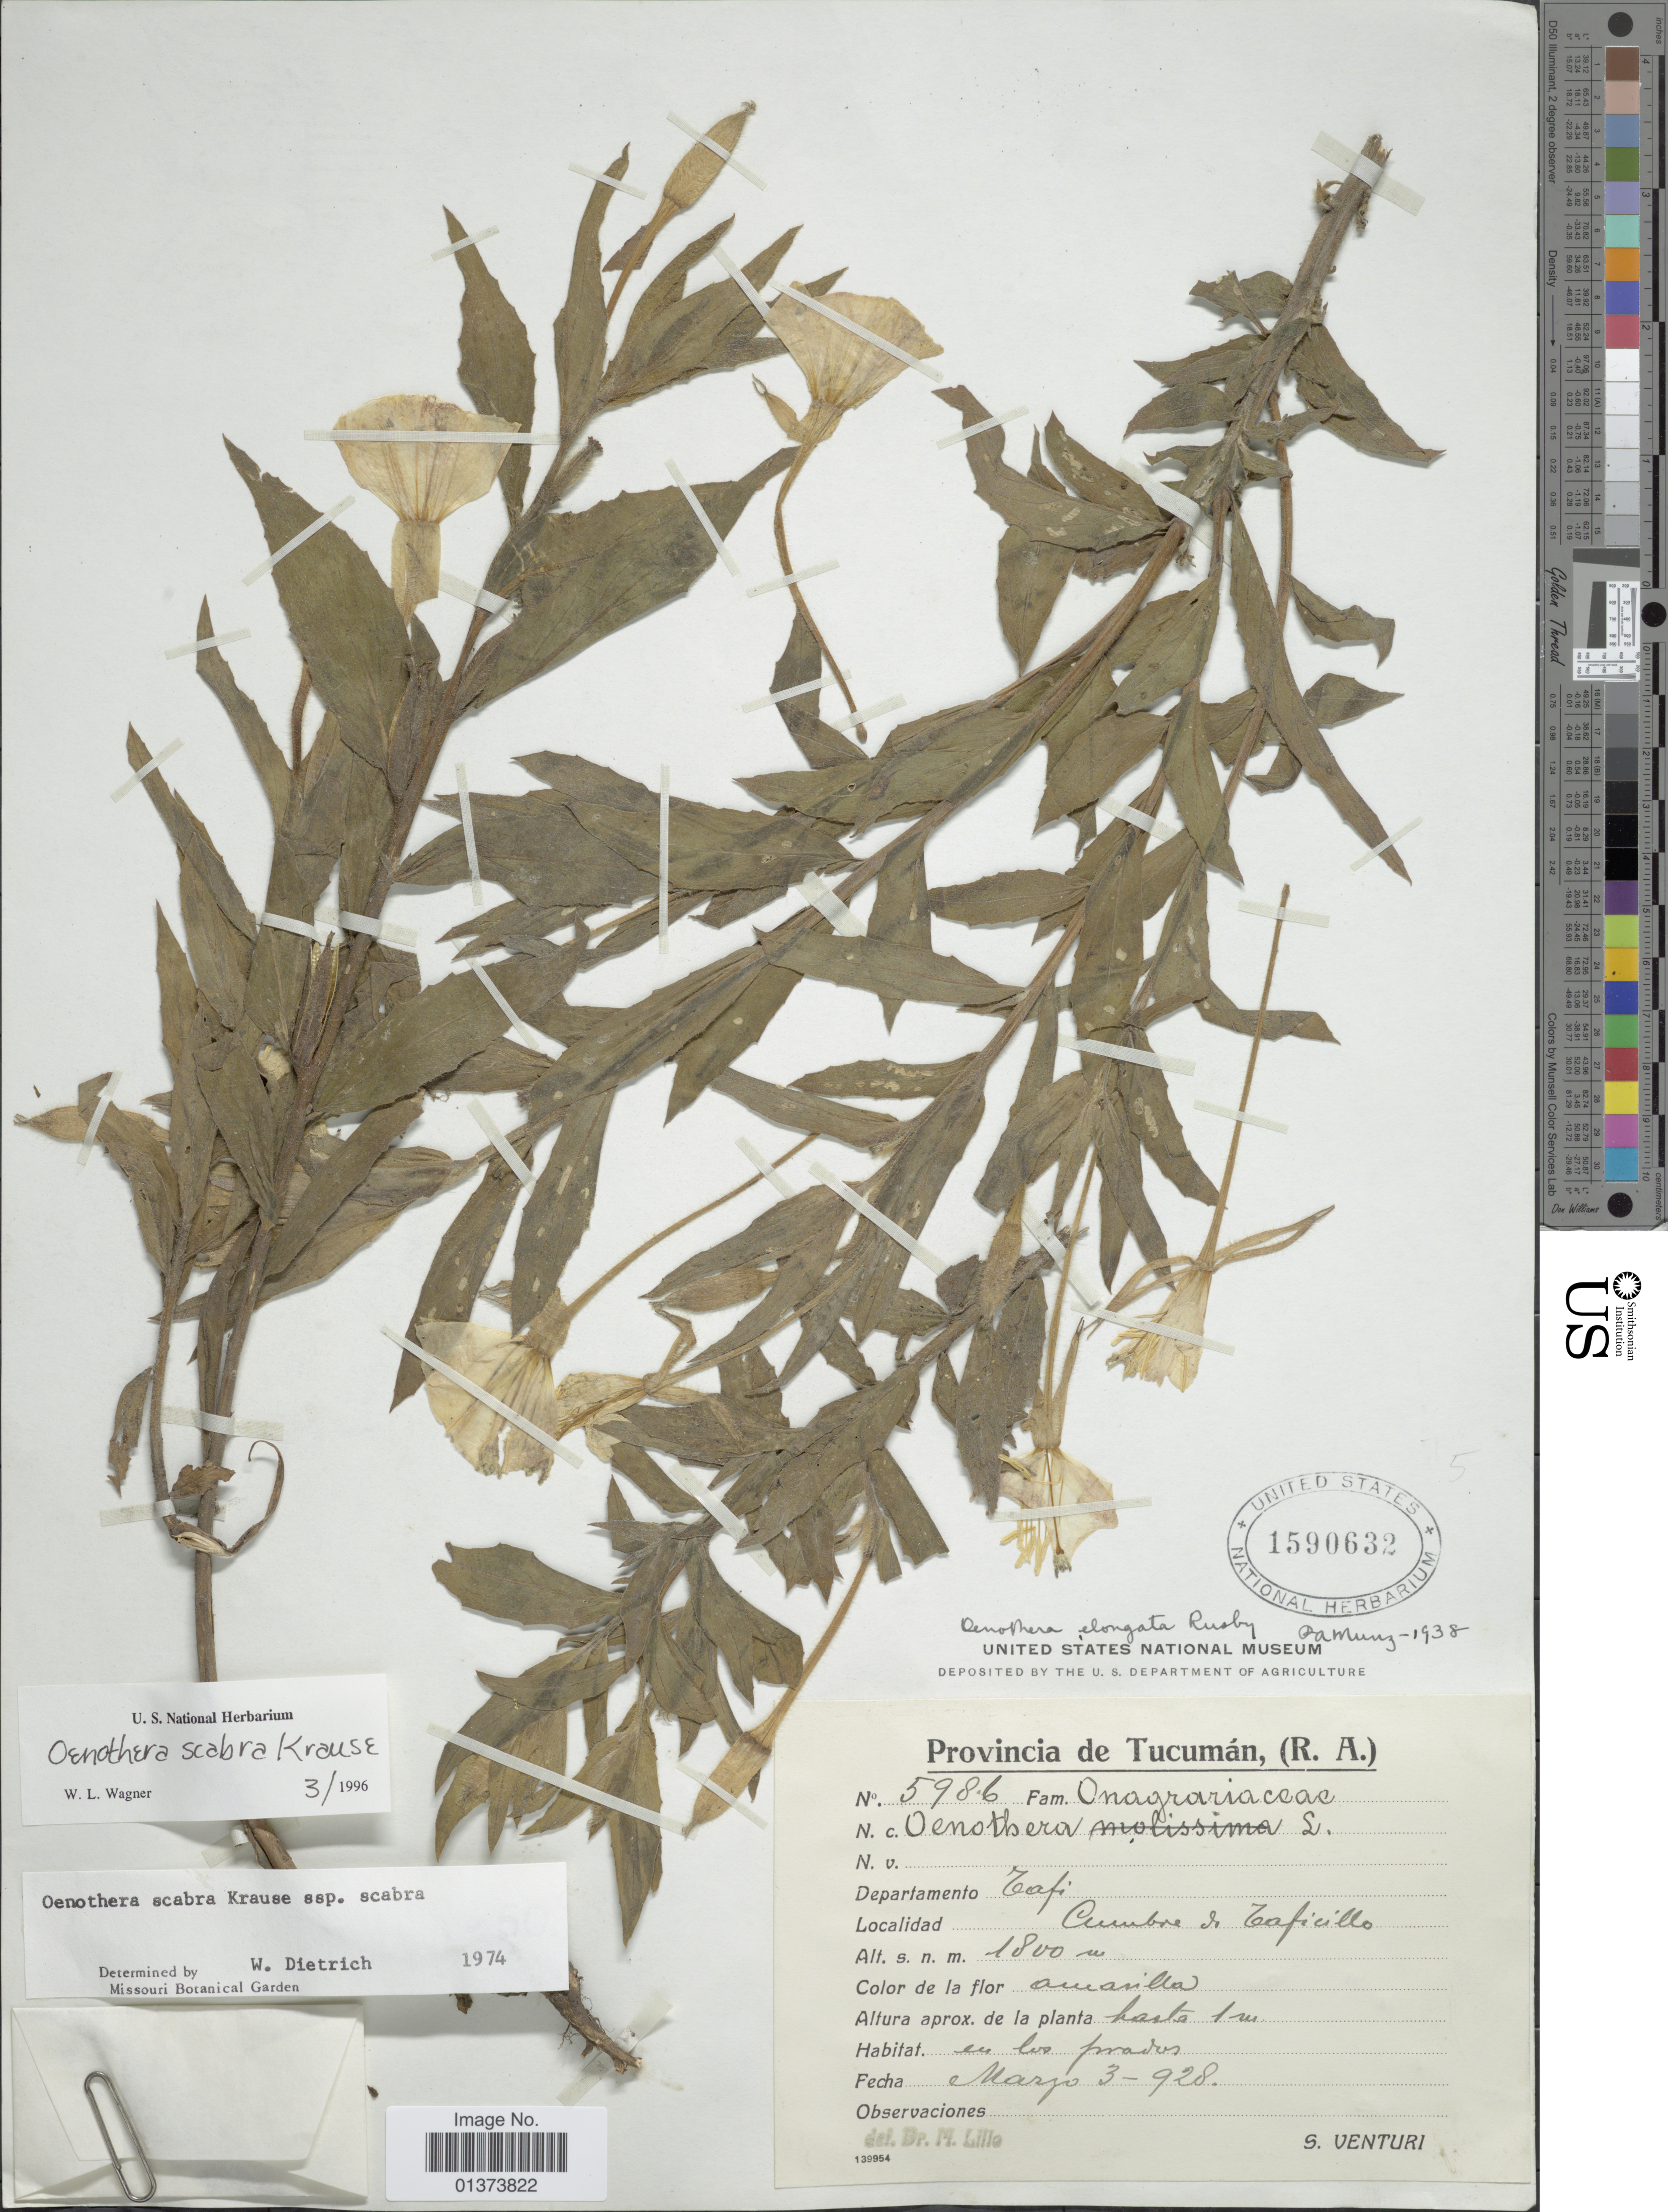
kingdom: Plantae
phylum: Tracheophyta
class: Magnoliopsida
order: Myrtales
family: Onagraceae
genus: Oenothera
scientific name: Oenothera scabra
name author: Krause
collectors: S. Venturi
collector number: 5986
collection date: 1928-03-03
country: Argentina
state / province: Tucuman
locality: Departamento Tafi, Cumbre de Taificillo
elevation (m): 1800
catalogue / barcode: US 1590632